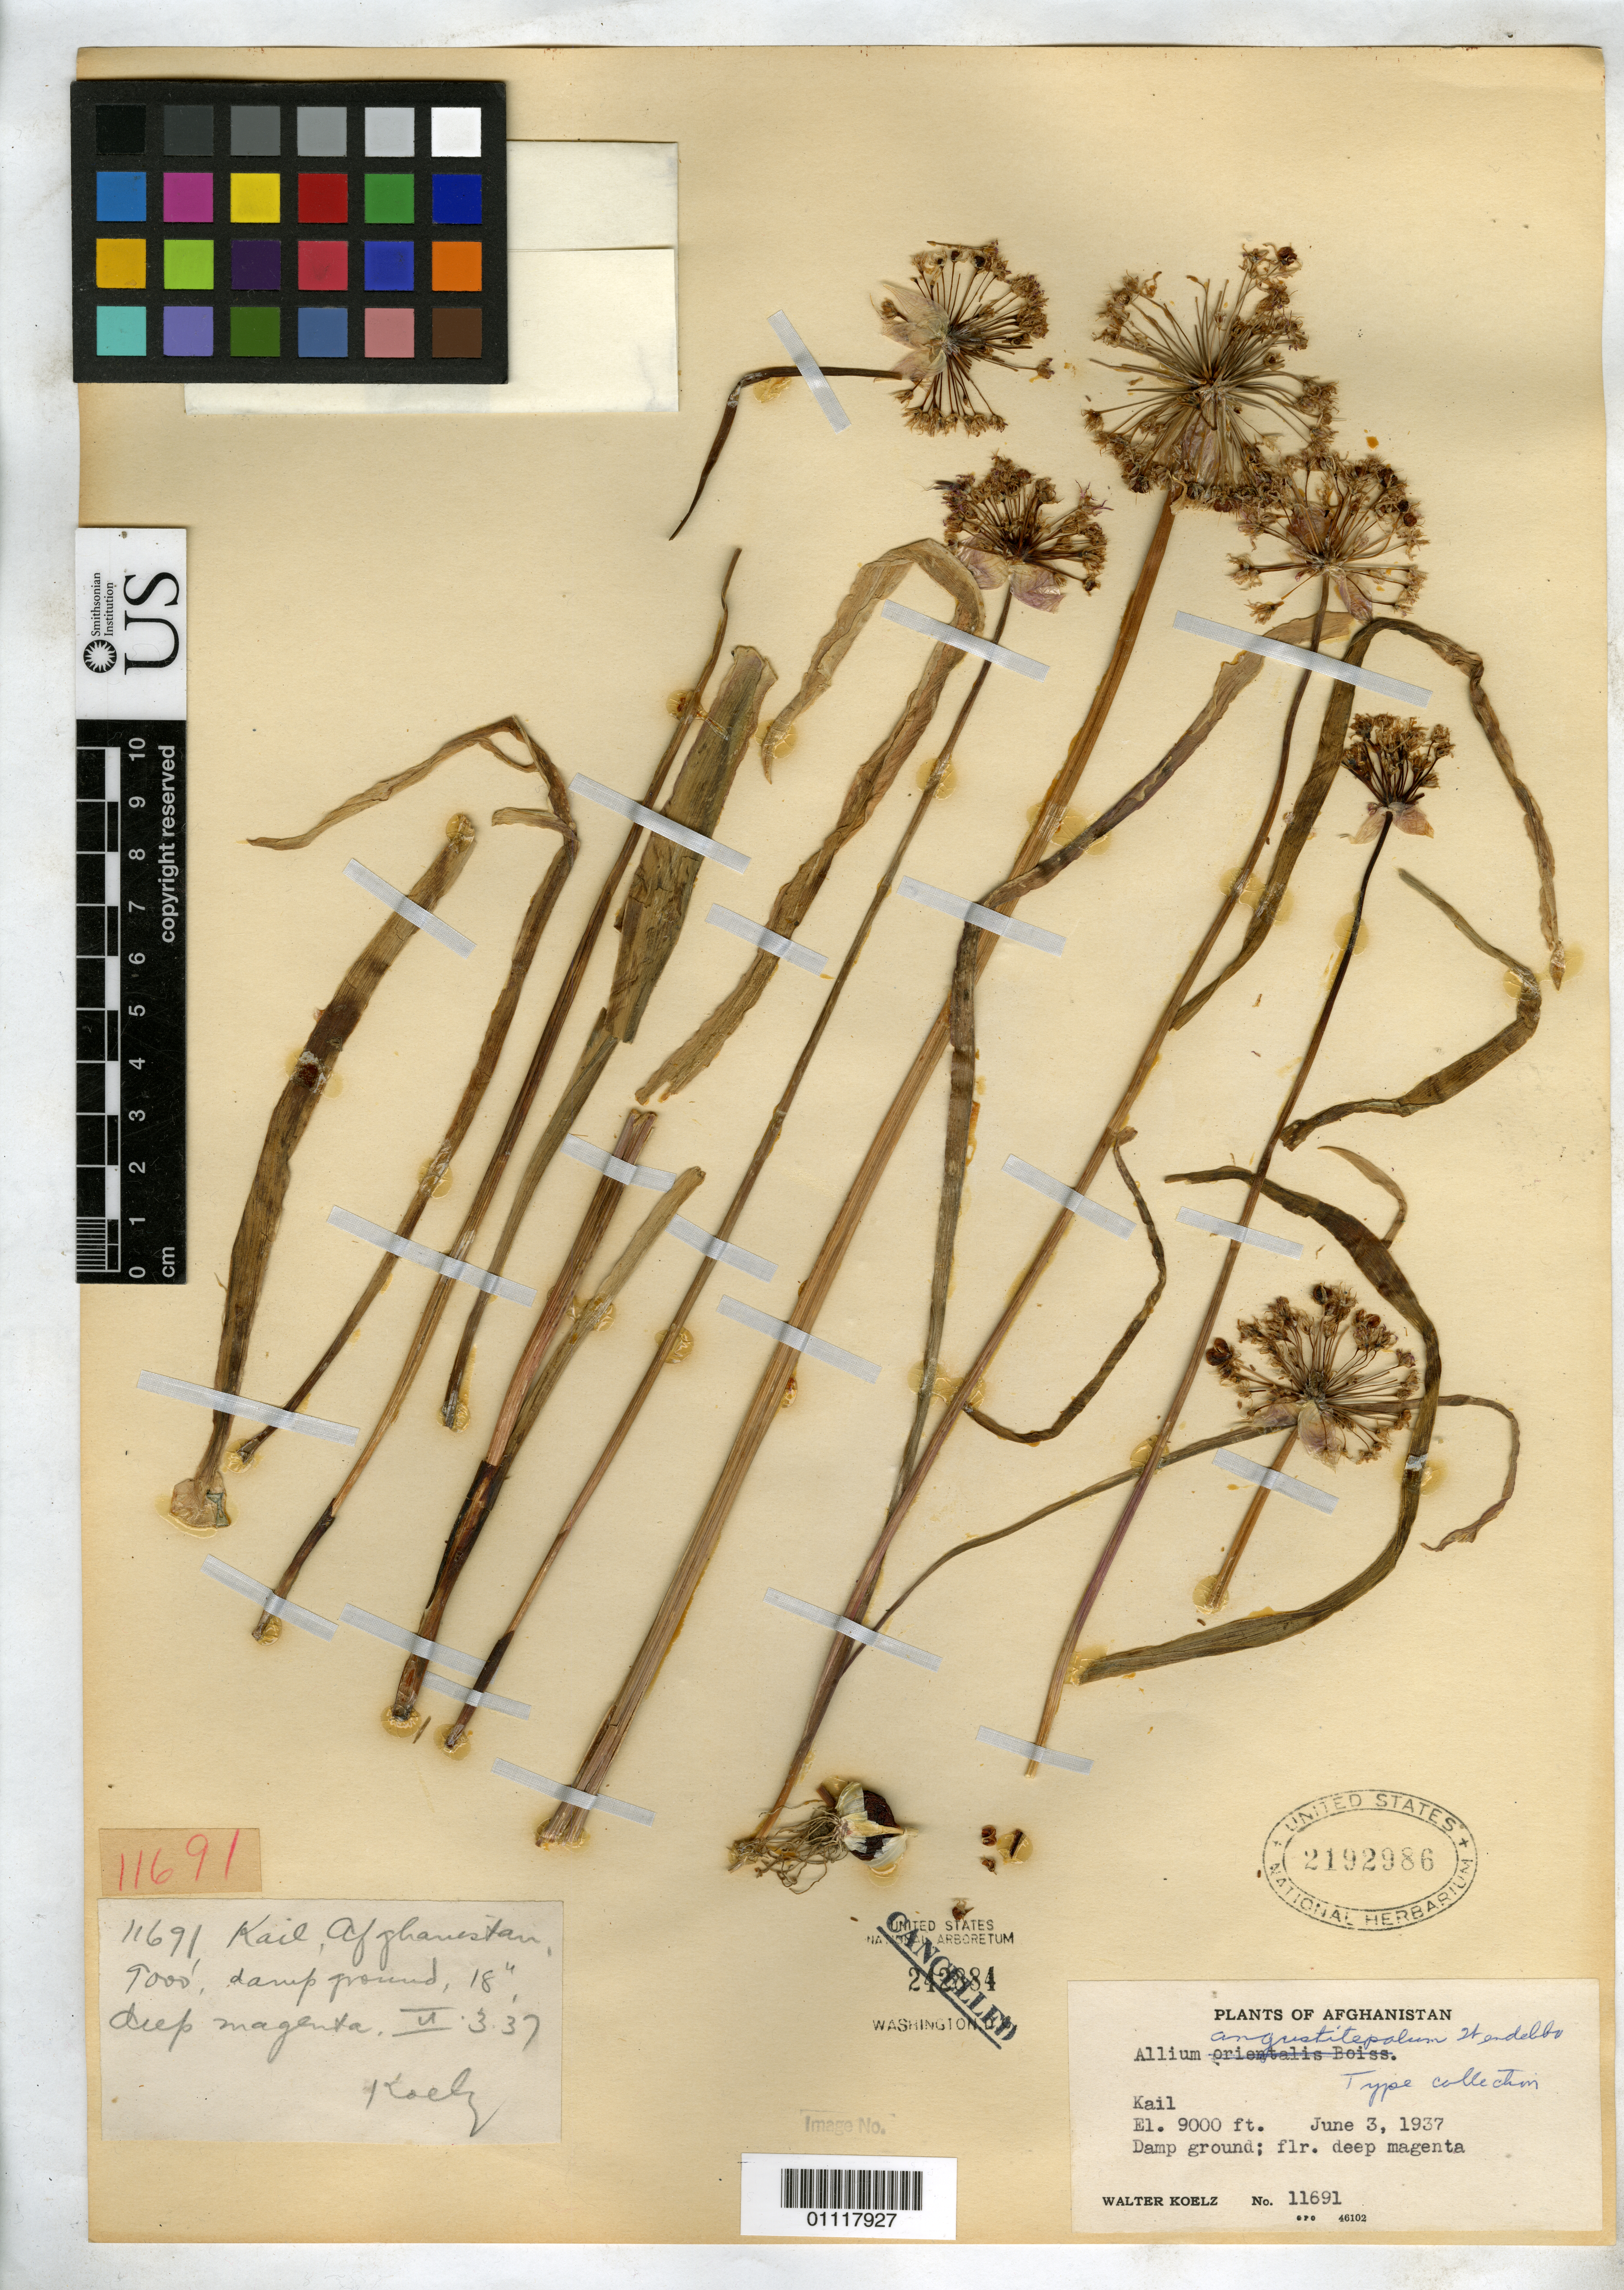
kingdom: Plantae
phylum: Tracheophyta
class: Liliopsida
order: Asparagales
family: Amaryllidaceae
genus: Allium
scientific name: Allium angustitepalum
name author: Wendelbo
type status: Type Collection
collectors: W. N. Koelz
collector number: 11691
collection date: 1937-06-03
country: Afghanistan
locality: Kail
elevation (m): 2743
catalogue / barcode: US 2192986